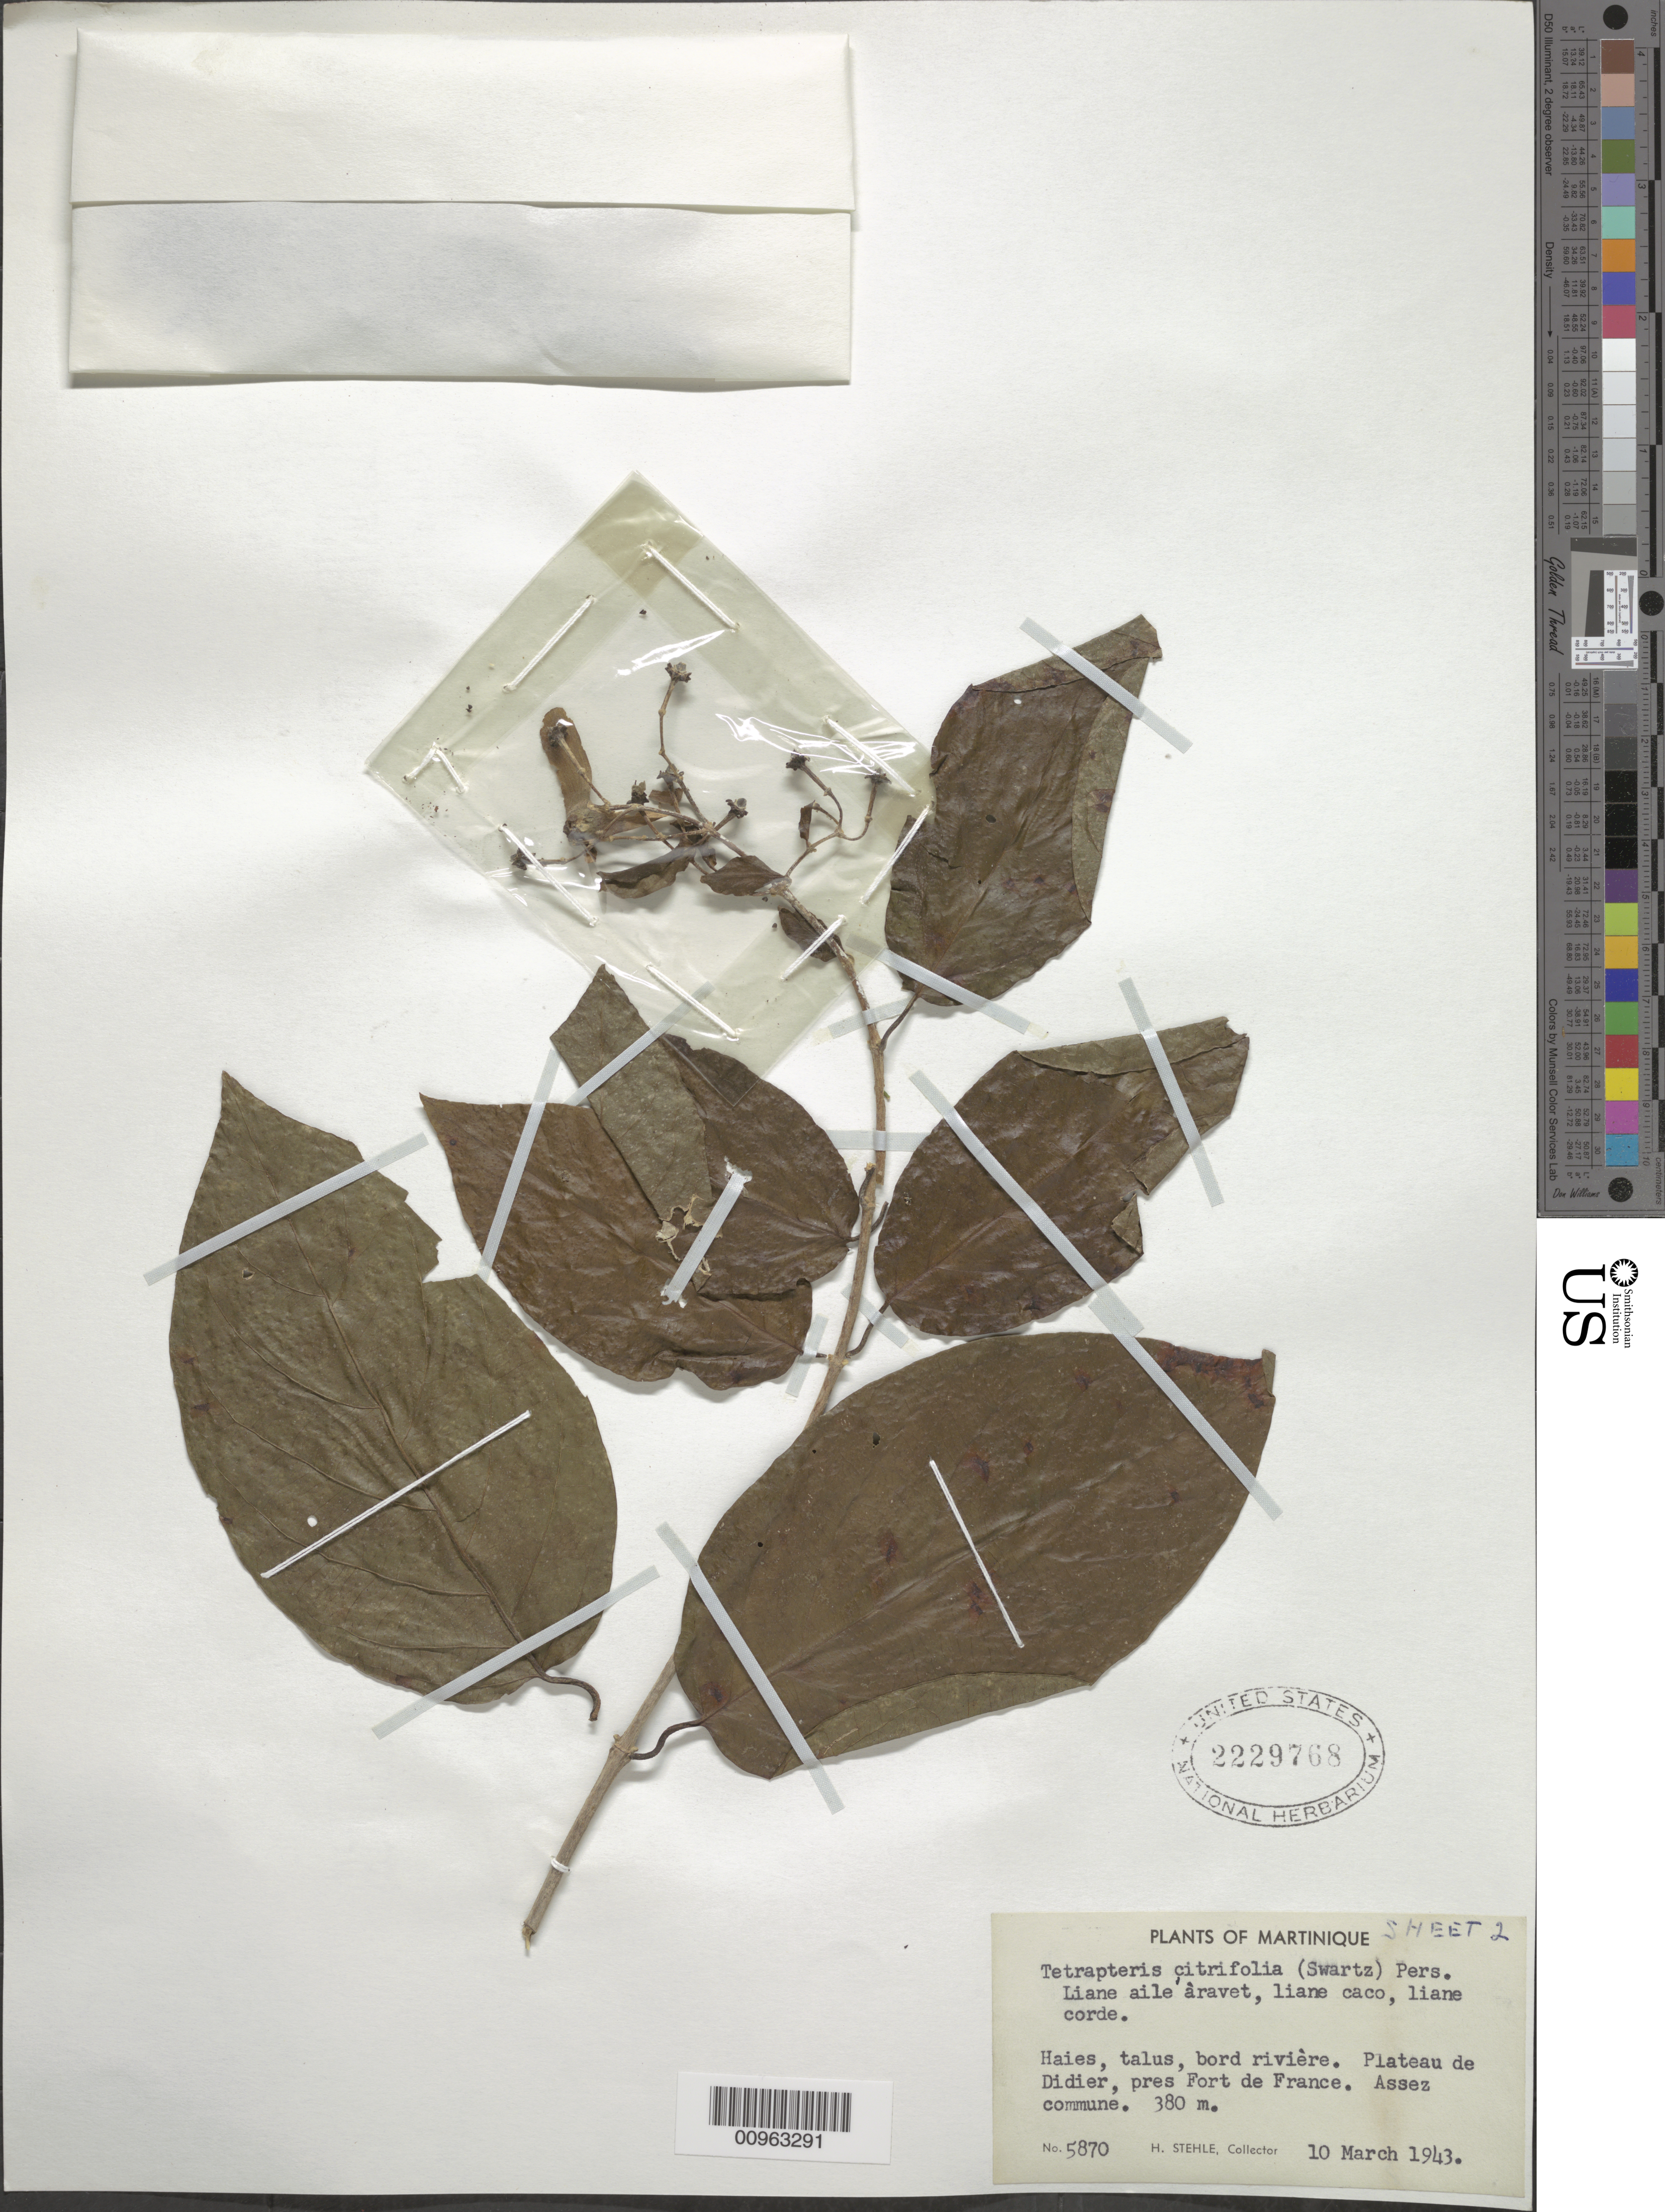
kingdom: Plantae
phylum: Tracheophyta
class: Magnoliopsida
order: Malpighiales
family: Malpighiaceae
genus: Tetrapterys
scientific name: Tetrapterys inaequalis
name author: Cav.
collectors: H. Stehlé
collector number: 5870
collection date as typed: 10 Mar 1943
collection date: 1943-03-10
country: Martinique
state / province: Fort-de-France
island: Martinique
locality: Plateau de Didier, pres Fort de France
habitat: Haies, talus, bord rivière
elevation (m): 380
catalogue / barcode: US 2229768